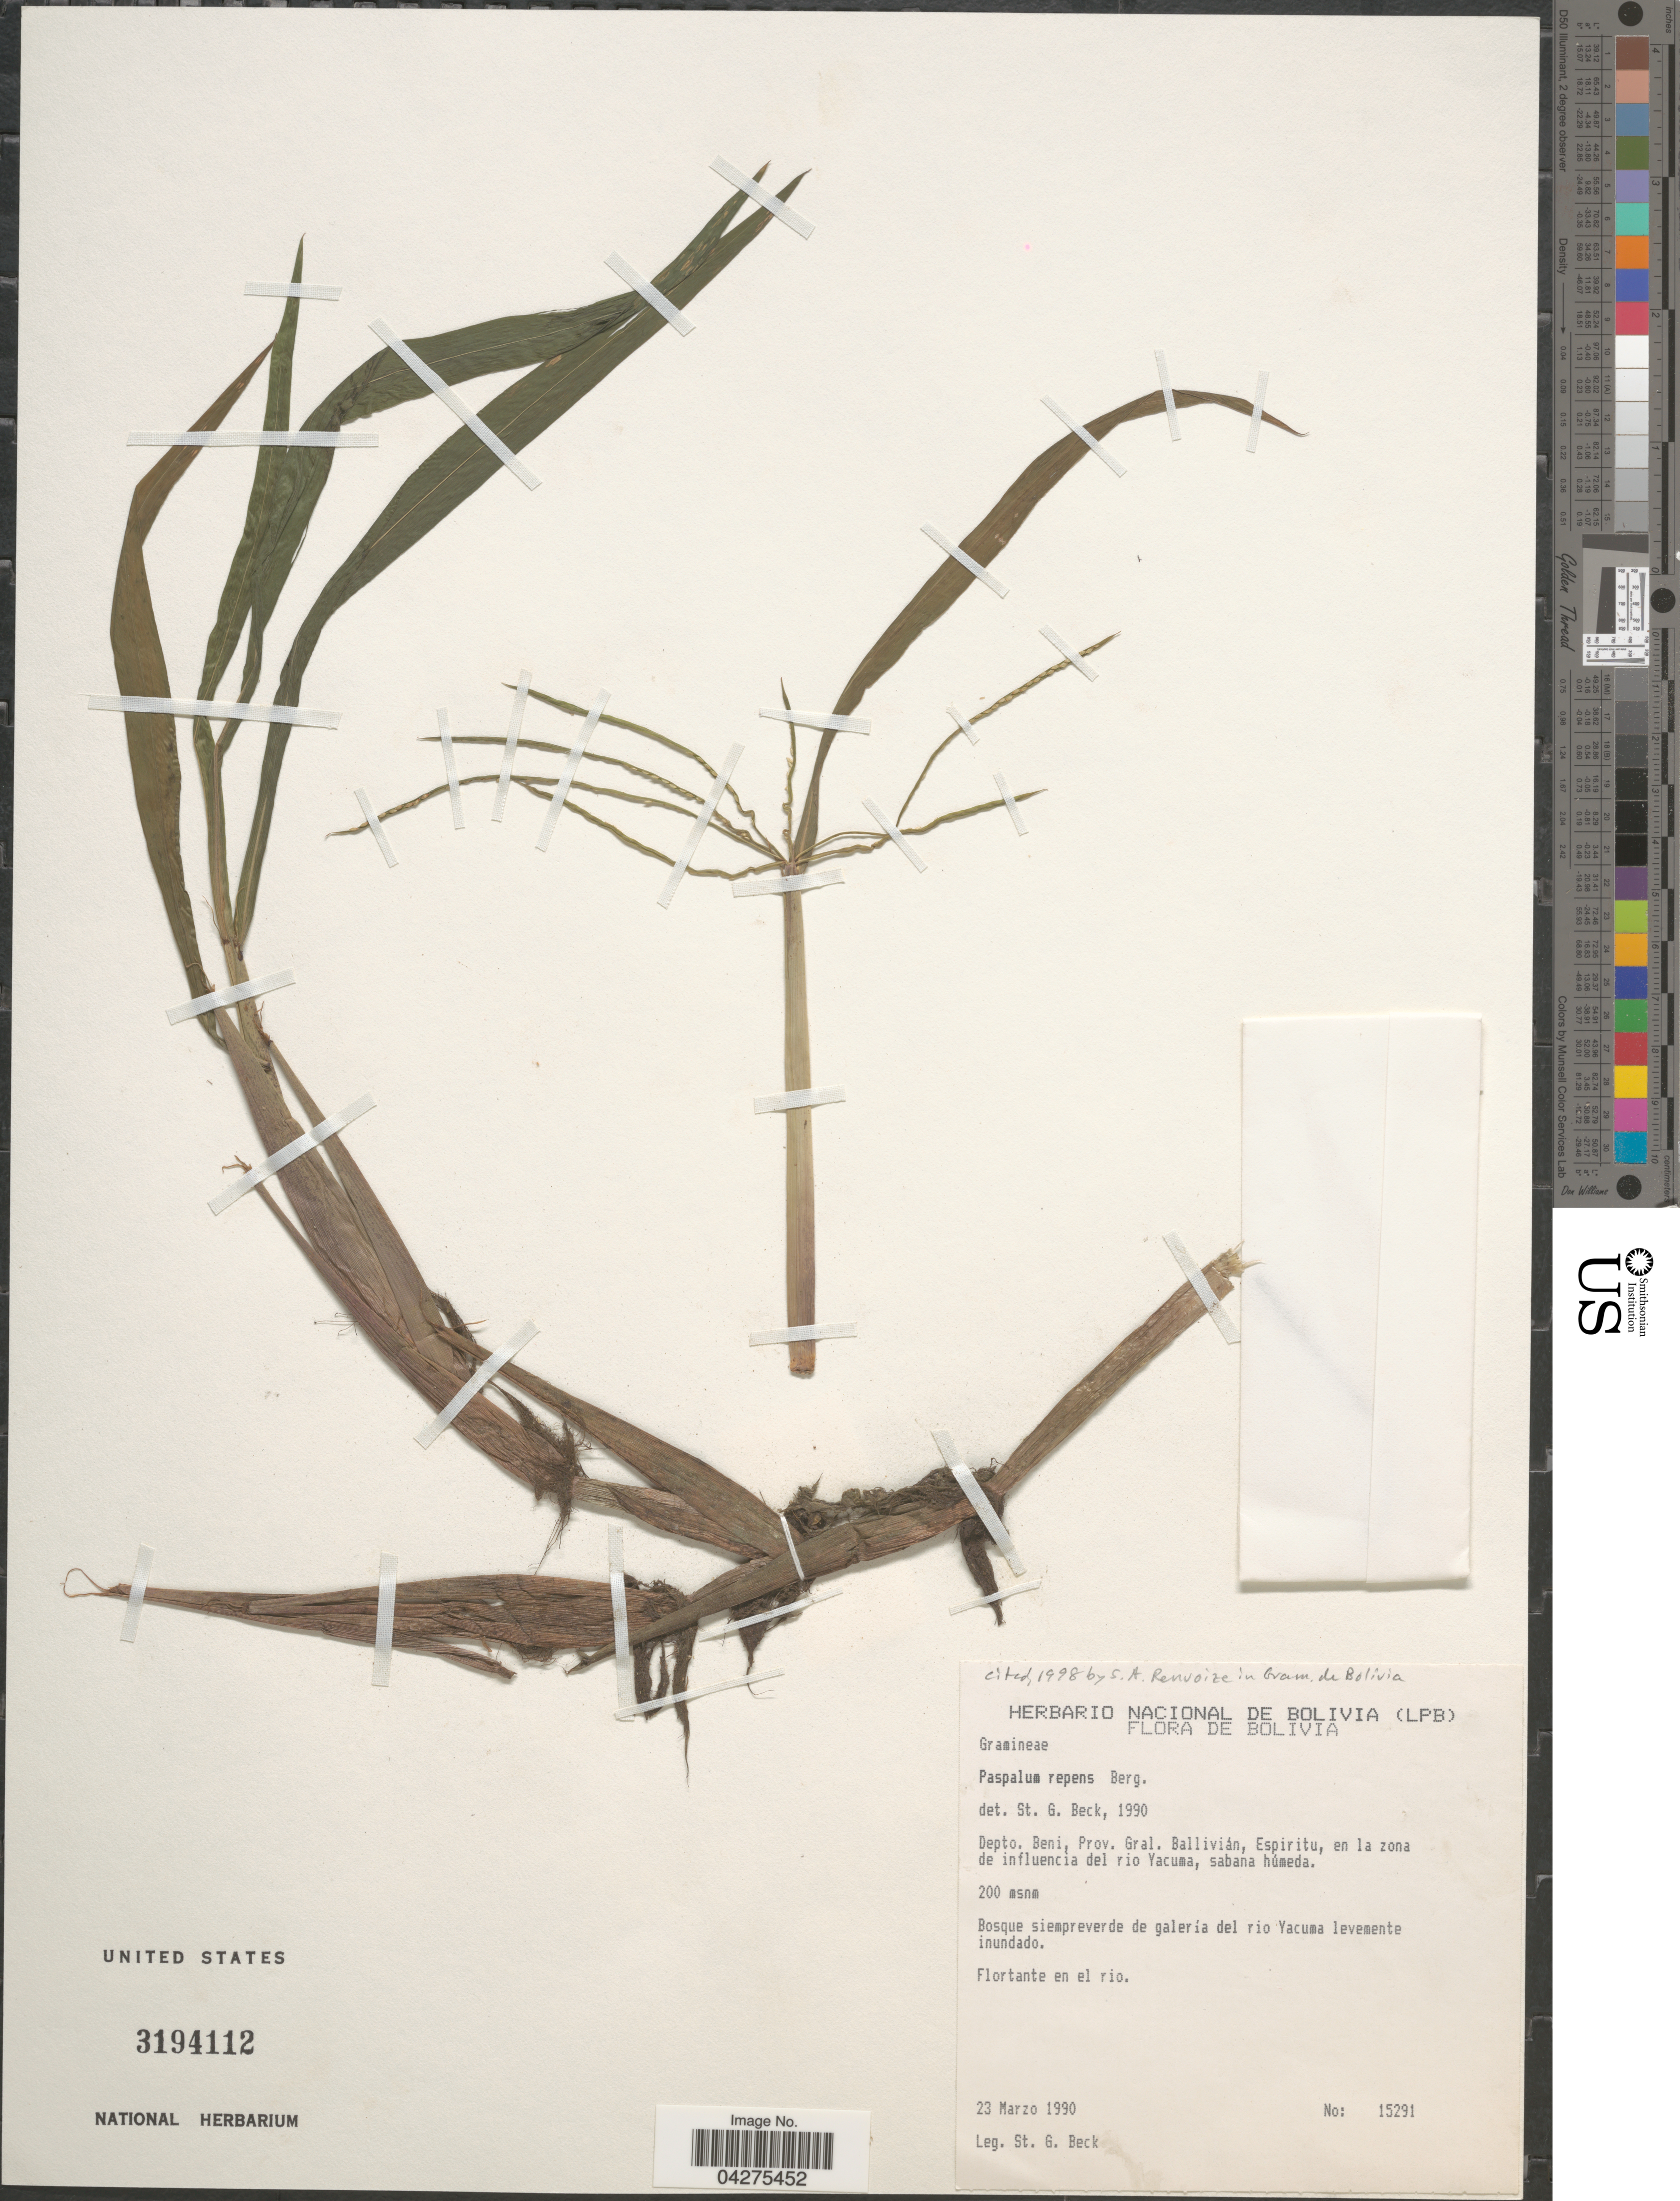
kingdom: Plantae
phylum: Tracheophyta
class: Liliopsida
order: Poales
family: Poaceae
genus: Paspalum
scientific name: Paspalum repens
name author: P.J. Bergius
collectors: S. G. Beck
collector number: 15291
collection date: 1990-03-29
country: Bolivia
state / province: Beni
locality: Depto. Beni, Prov. Gral. Ballivián, Espiritu, en la zona de influencia del rio Yacuma, sabana húmeda.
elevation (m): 200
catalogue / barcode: US 3194112